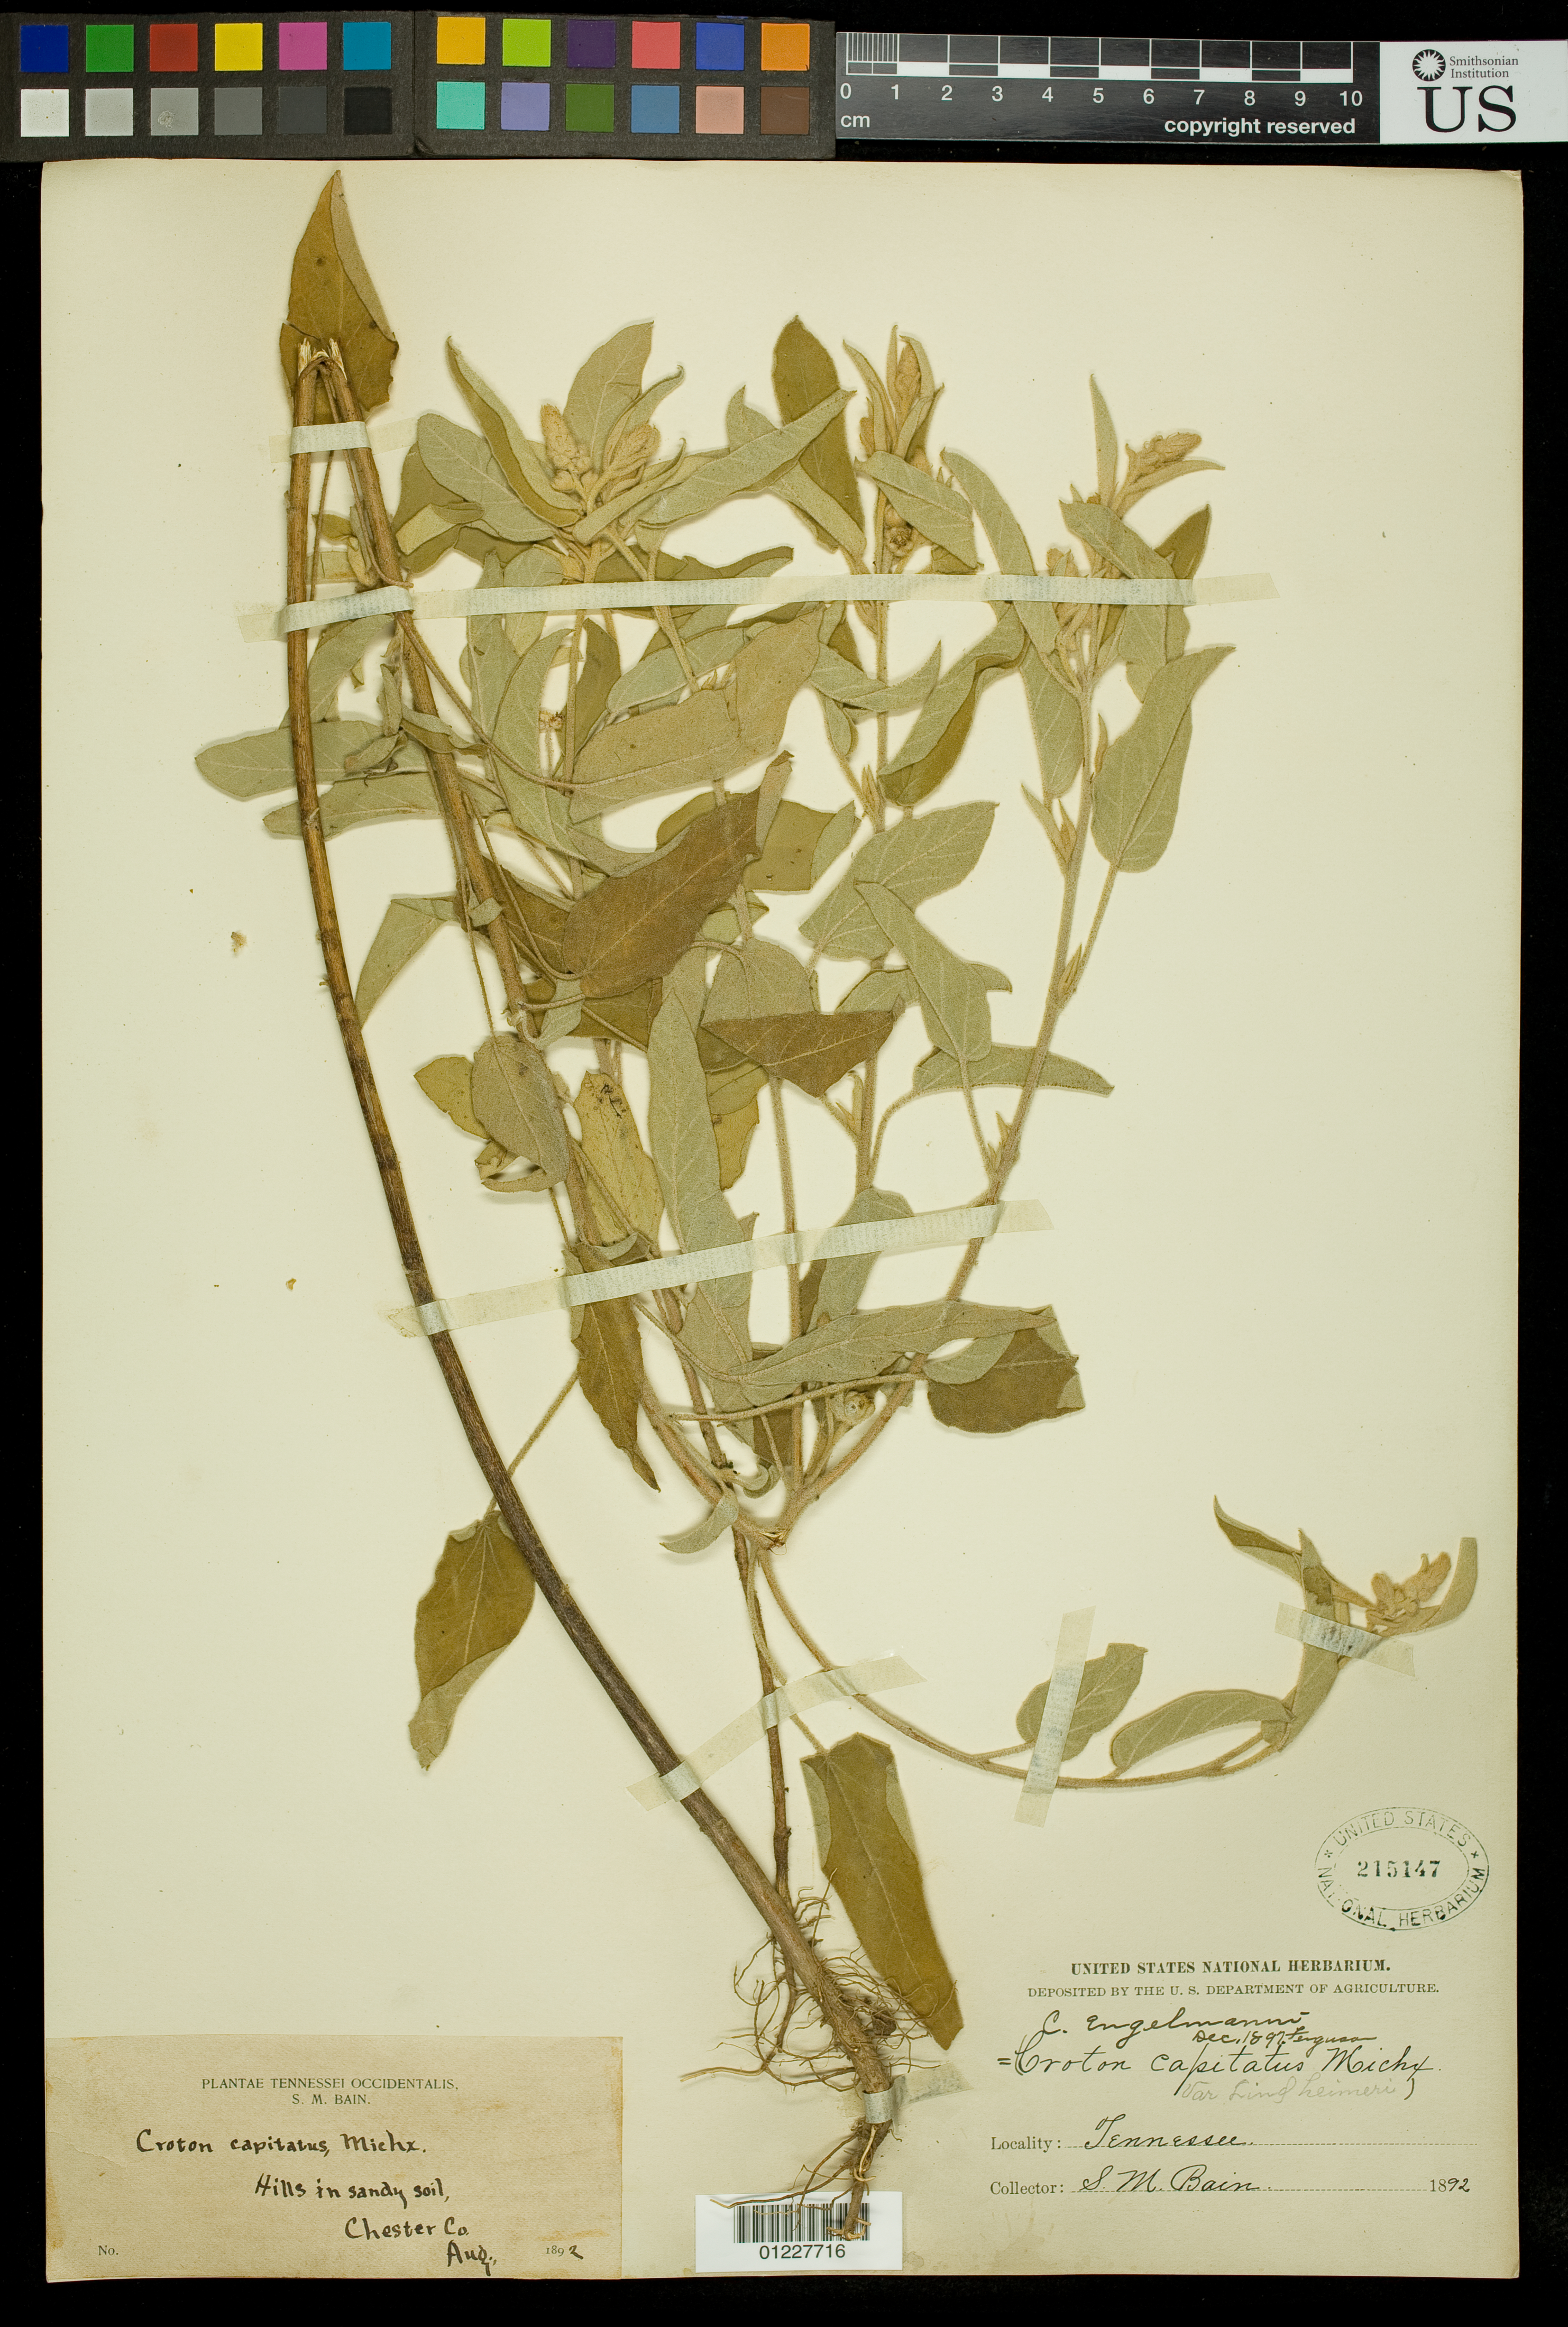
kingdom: Plantae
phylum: Tracheophyta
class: Magnoliopsida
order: Malpighiales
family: Euphorbiaceae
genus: Croton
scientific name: Croton lindheimeri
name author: (Engelm. & A. Gray) Alph. Wood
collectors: S. M. Bain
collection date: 1892-08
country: United States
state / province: Tennessee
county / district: Chester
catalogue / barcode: US 215147